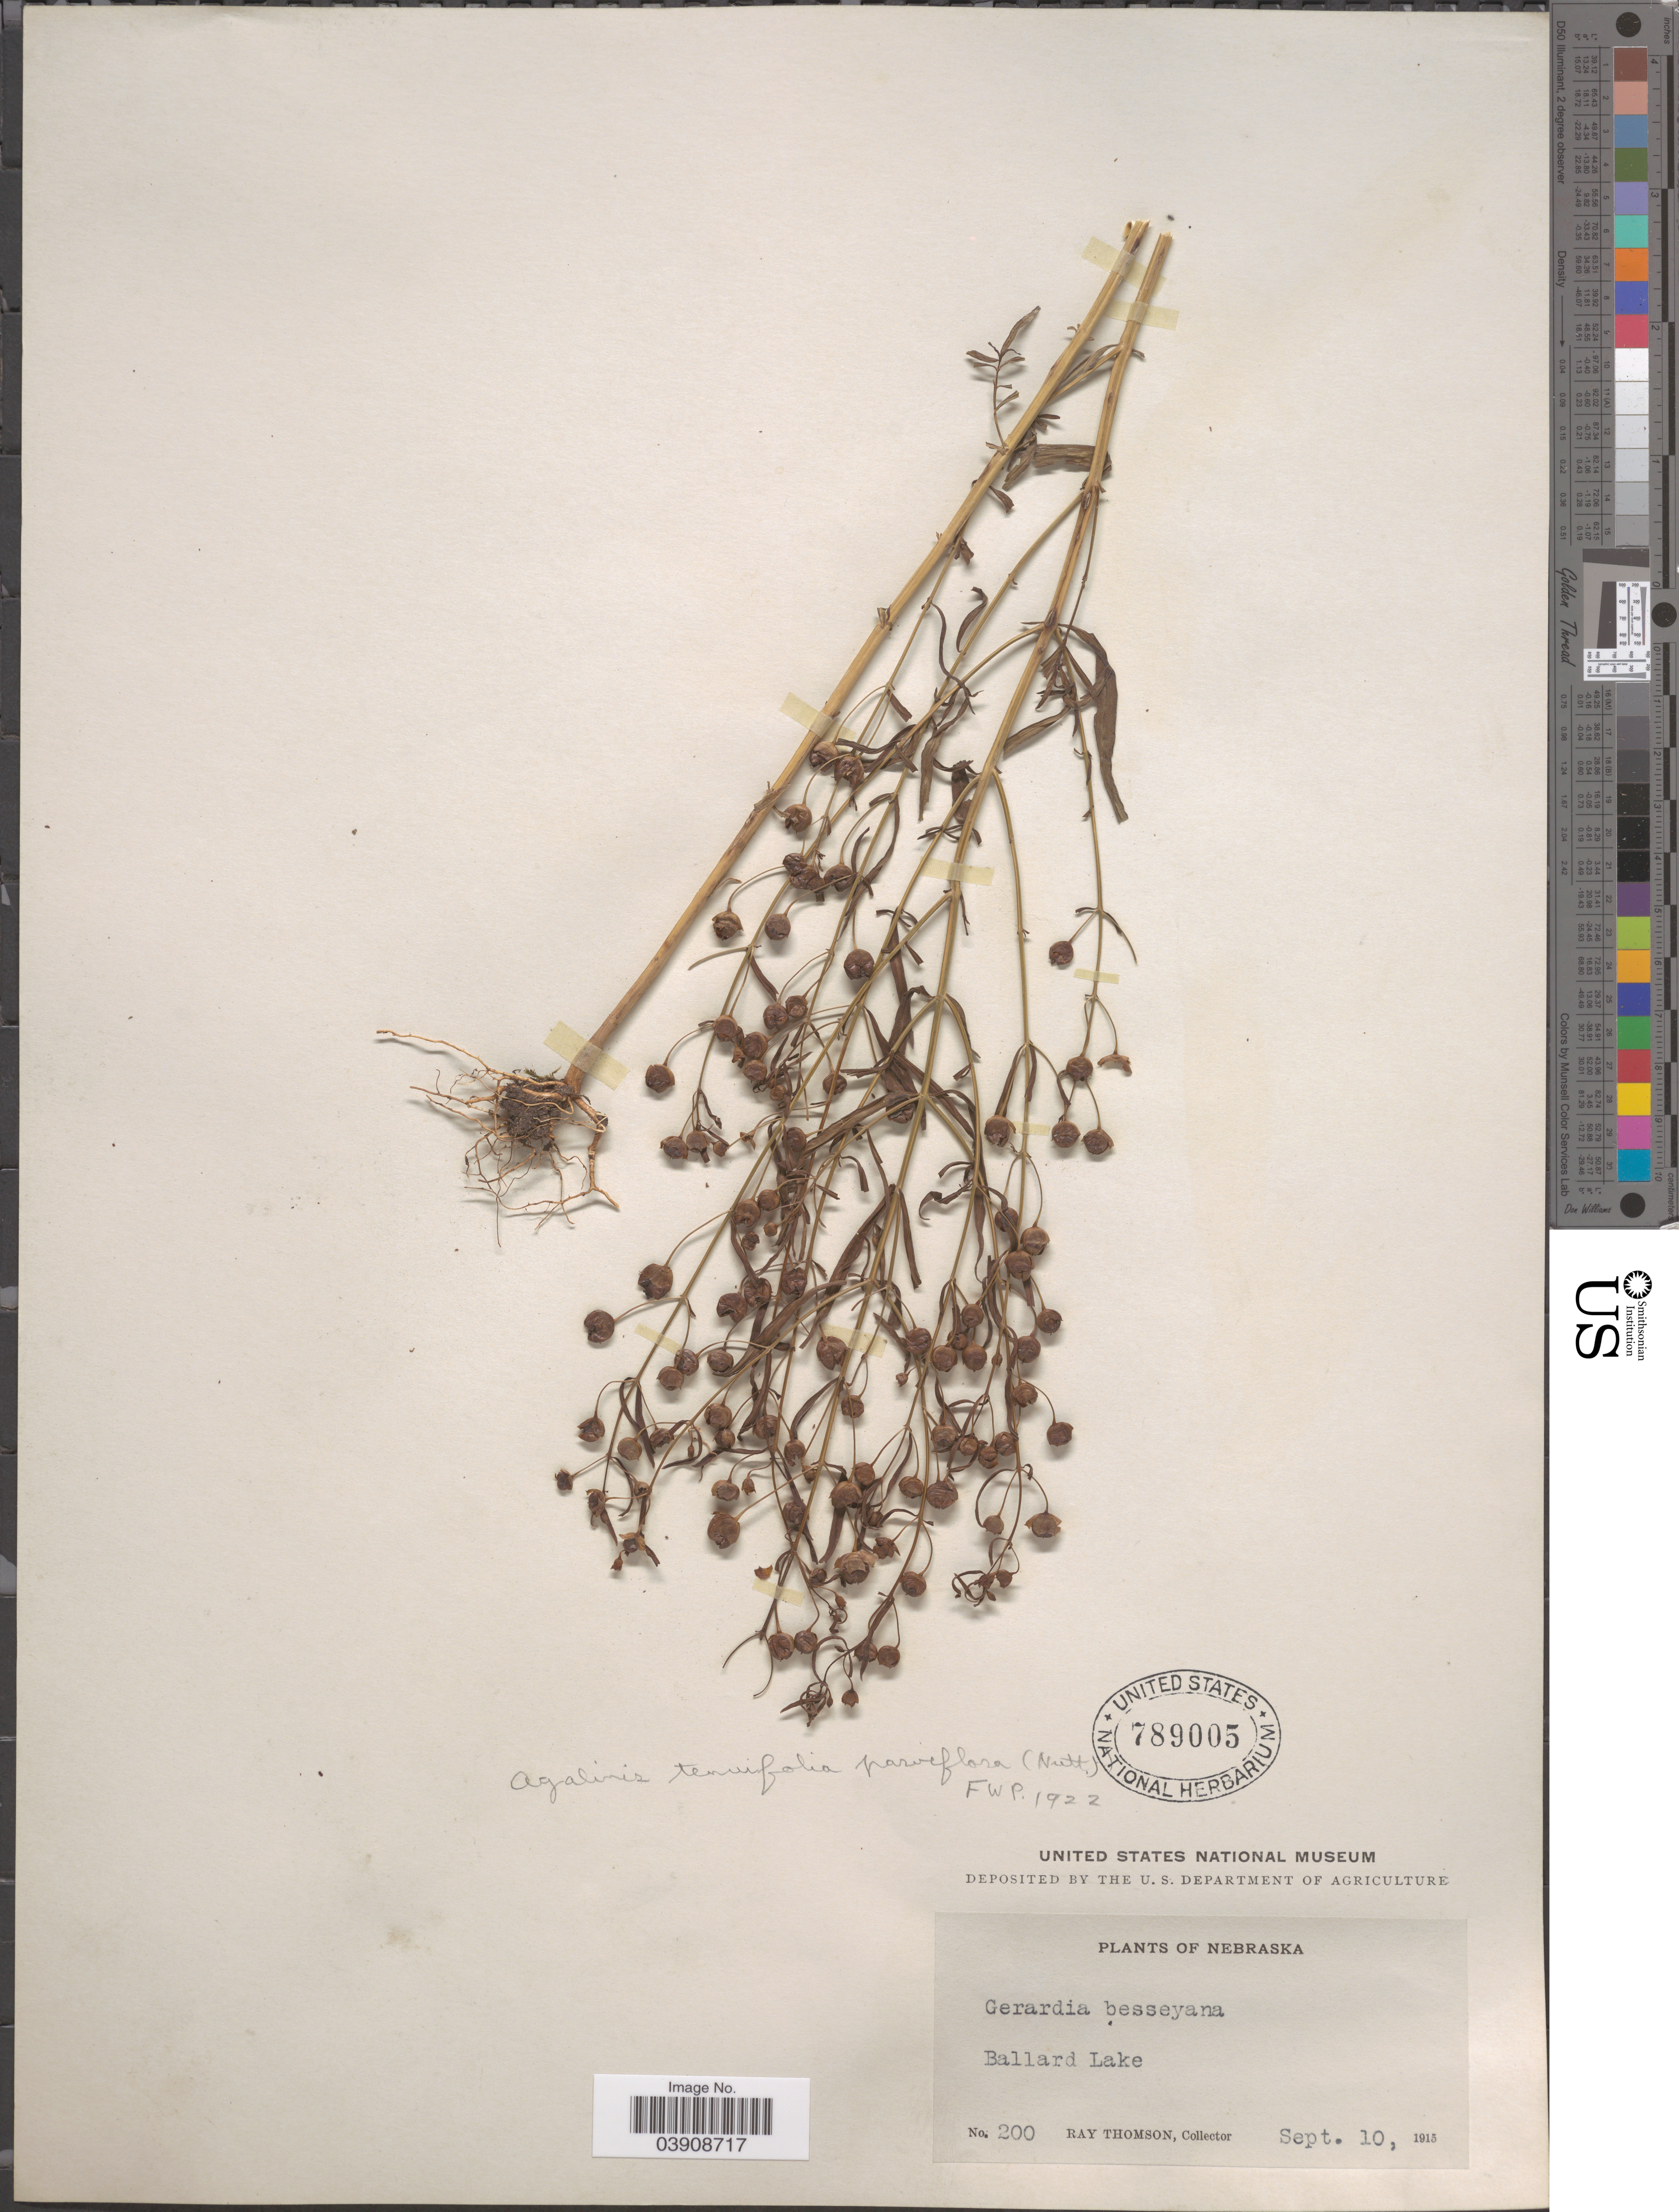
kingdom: Plantae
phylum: Tracheophyta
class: Magnoliopsida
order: Lamiales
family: Orobanchaceae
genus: Agalinis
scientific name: Agalinis tenuifolia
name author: (Vahl) Raf.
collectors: R. Thomson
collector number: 200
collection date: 1915-09-10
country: United States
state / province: Nebraska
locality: Ballard Lake.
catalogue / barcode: US 789005